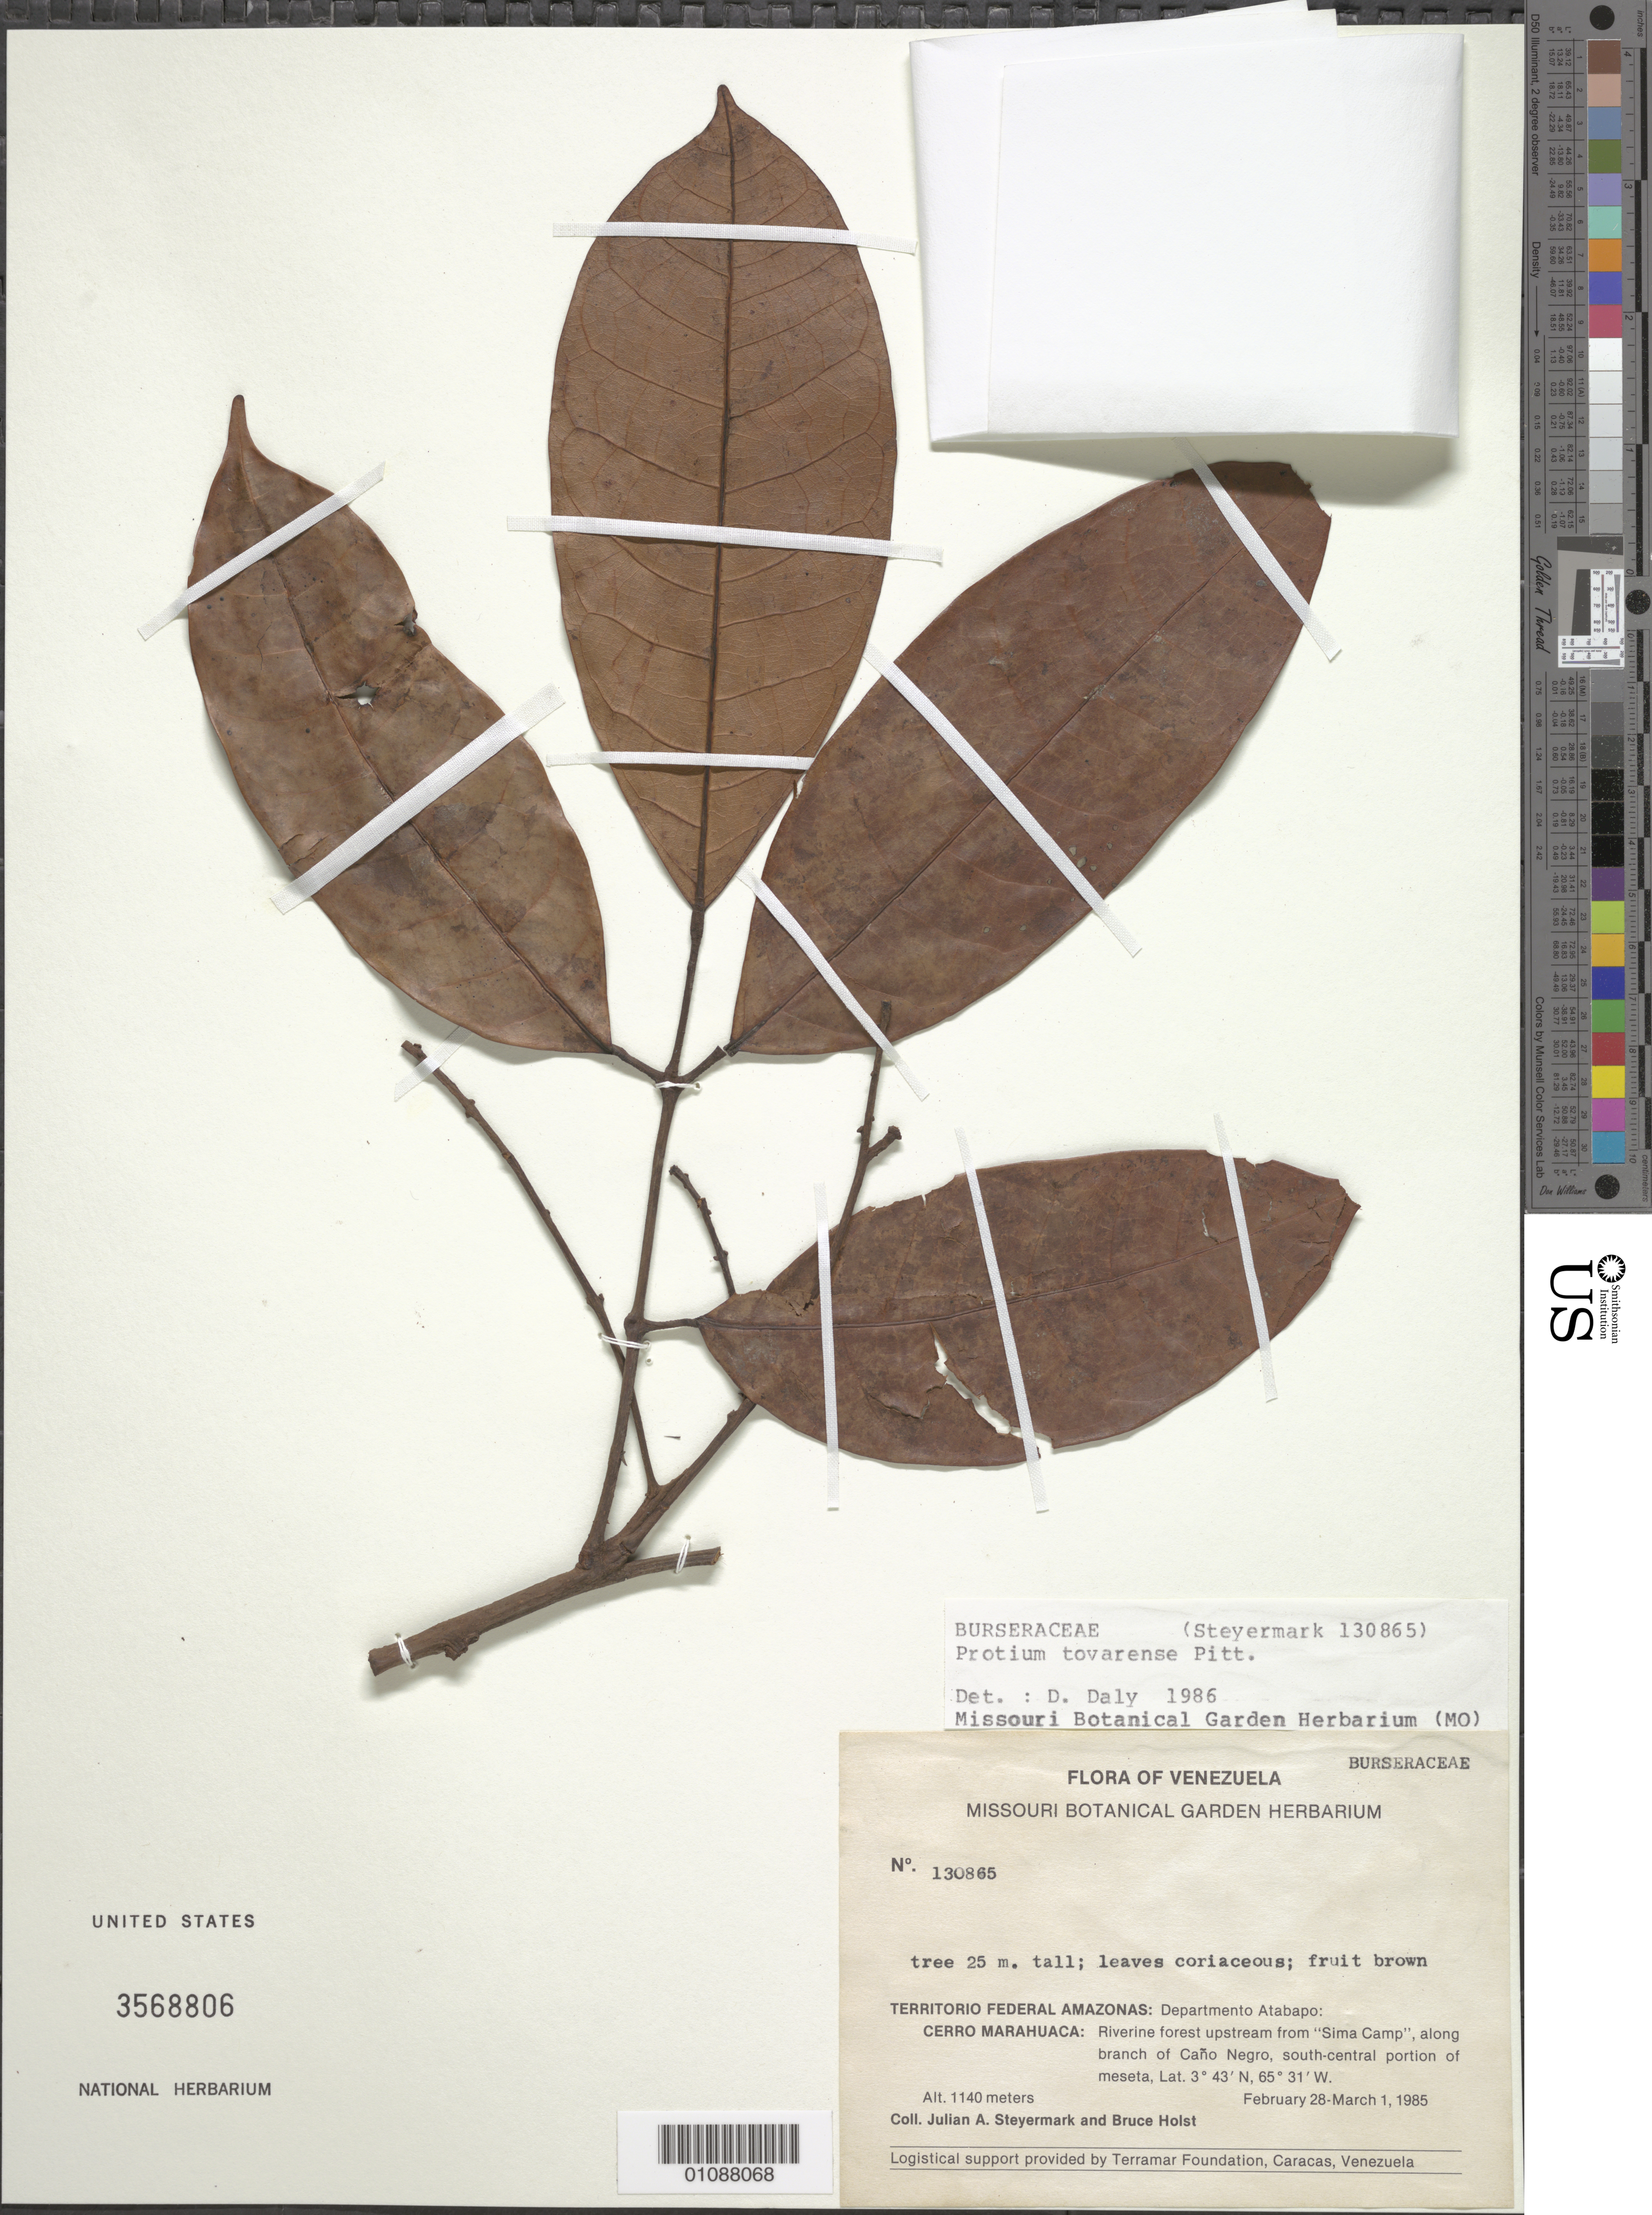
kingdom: Plantae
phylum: Tracheophyta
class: Magnoliopsida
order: Sapindales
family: Burseraceae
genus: Protium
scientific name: Protium tovarense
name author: Pittier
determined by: Daly, D. C.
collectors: J. Steyermark & B. Holst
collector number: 130865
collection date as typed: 28-Feb-85 to 1-Mar-85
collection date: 1985-02-28/1985-03-01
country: Venezuela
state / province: Amazonas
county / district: Atabapo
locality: Cerro Marahuaca; riverine forest upstream from "Sima Camp", along branch of Caño Negro, south-central portion of meseta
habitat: Riverine forest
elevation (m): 1140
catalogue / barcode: US 3568806